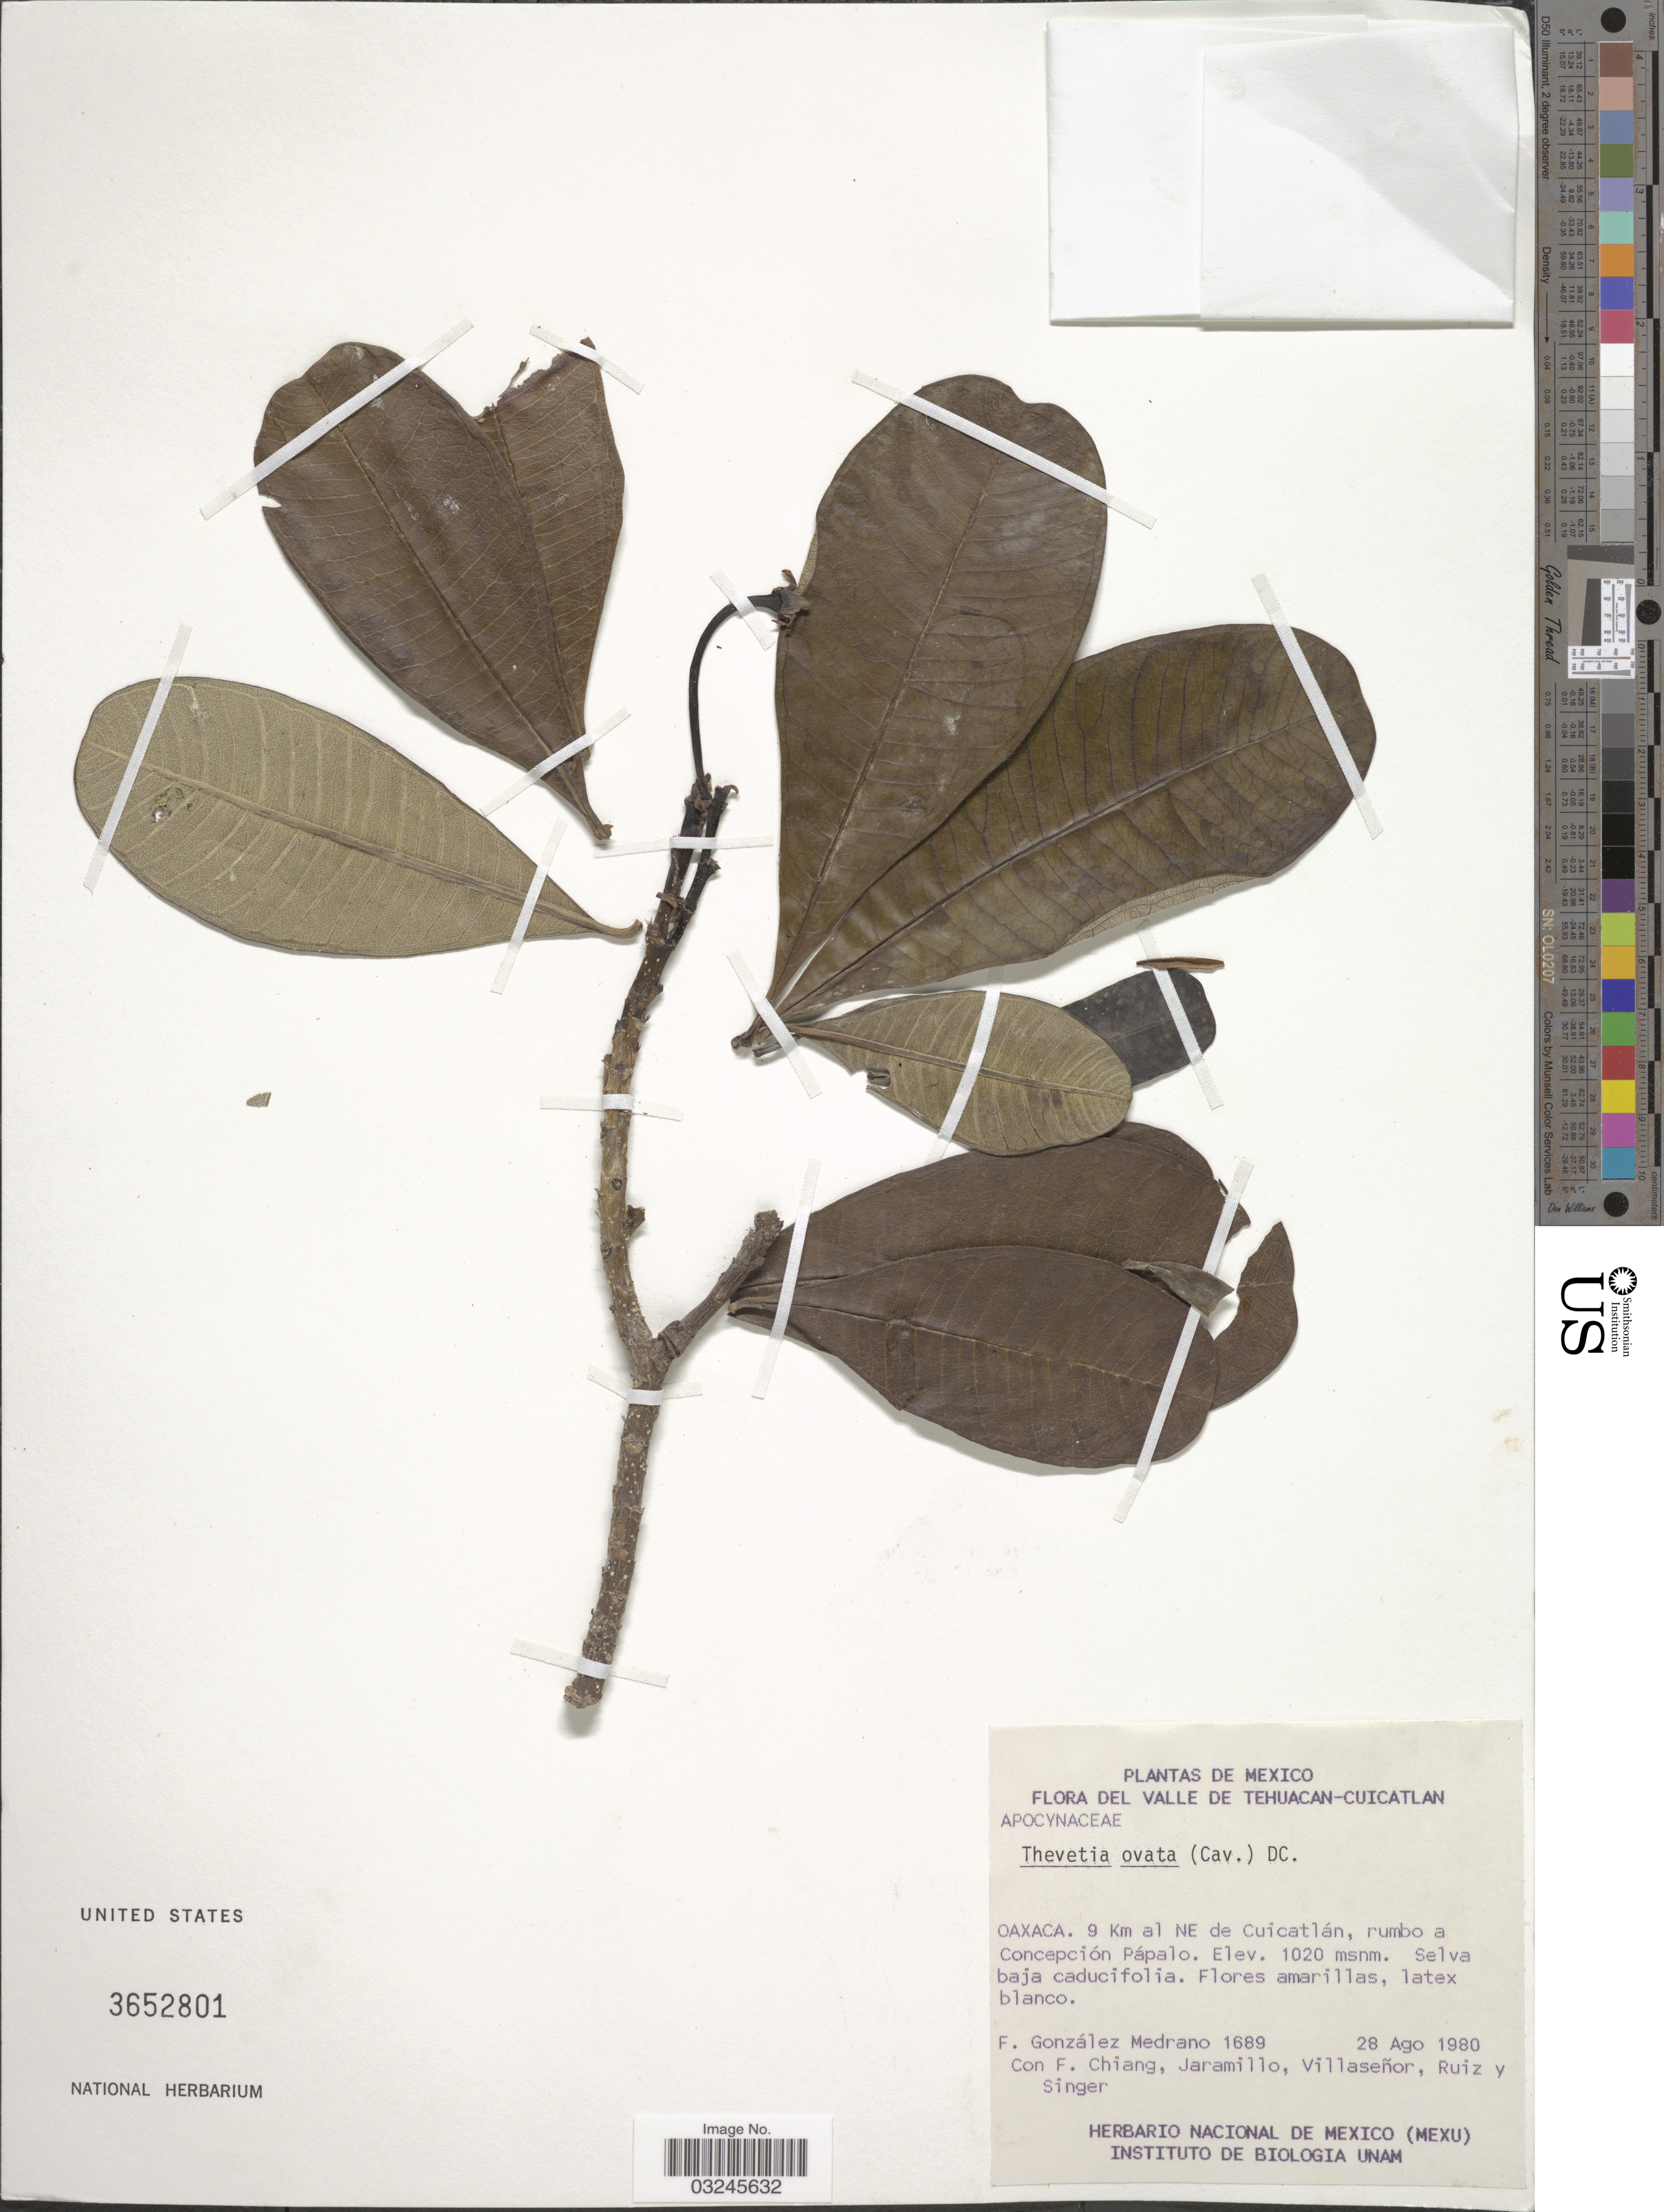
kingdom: Plantae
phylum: Tracheophyta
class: Magnoliopsida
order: Gentianales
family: Apocynaceae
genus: Thevetia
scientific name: Thevetia ovata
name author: (Cav.) A. DC.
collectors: F. Medrano, F. Chiang, Jaramillo, --, -. Villaseñor & et al.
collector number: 1689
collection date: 1980-08-28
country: Mexico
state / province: Oaxaca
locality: De Valle De Tehuacan-Cuicatlan, 9 Km al NE de Cuicatlán, rumbo a Concepción Pápalo.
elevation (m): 1020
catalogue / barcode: US 3652801